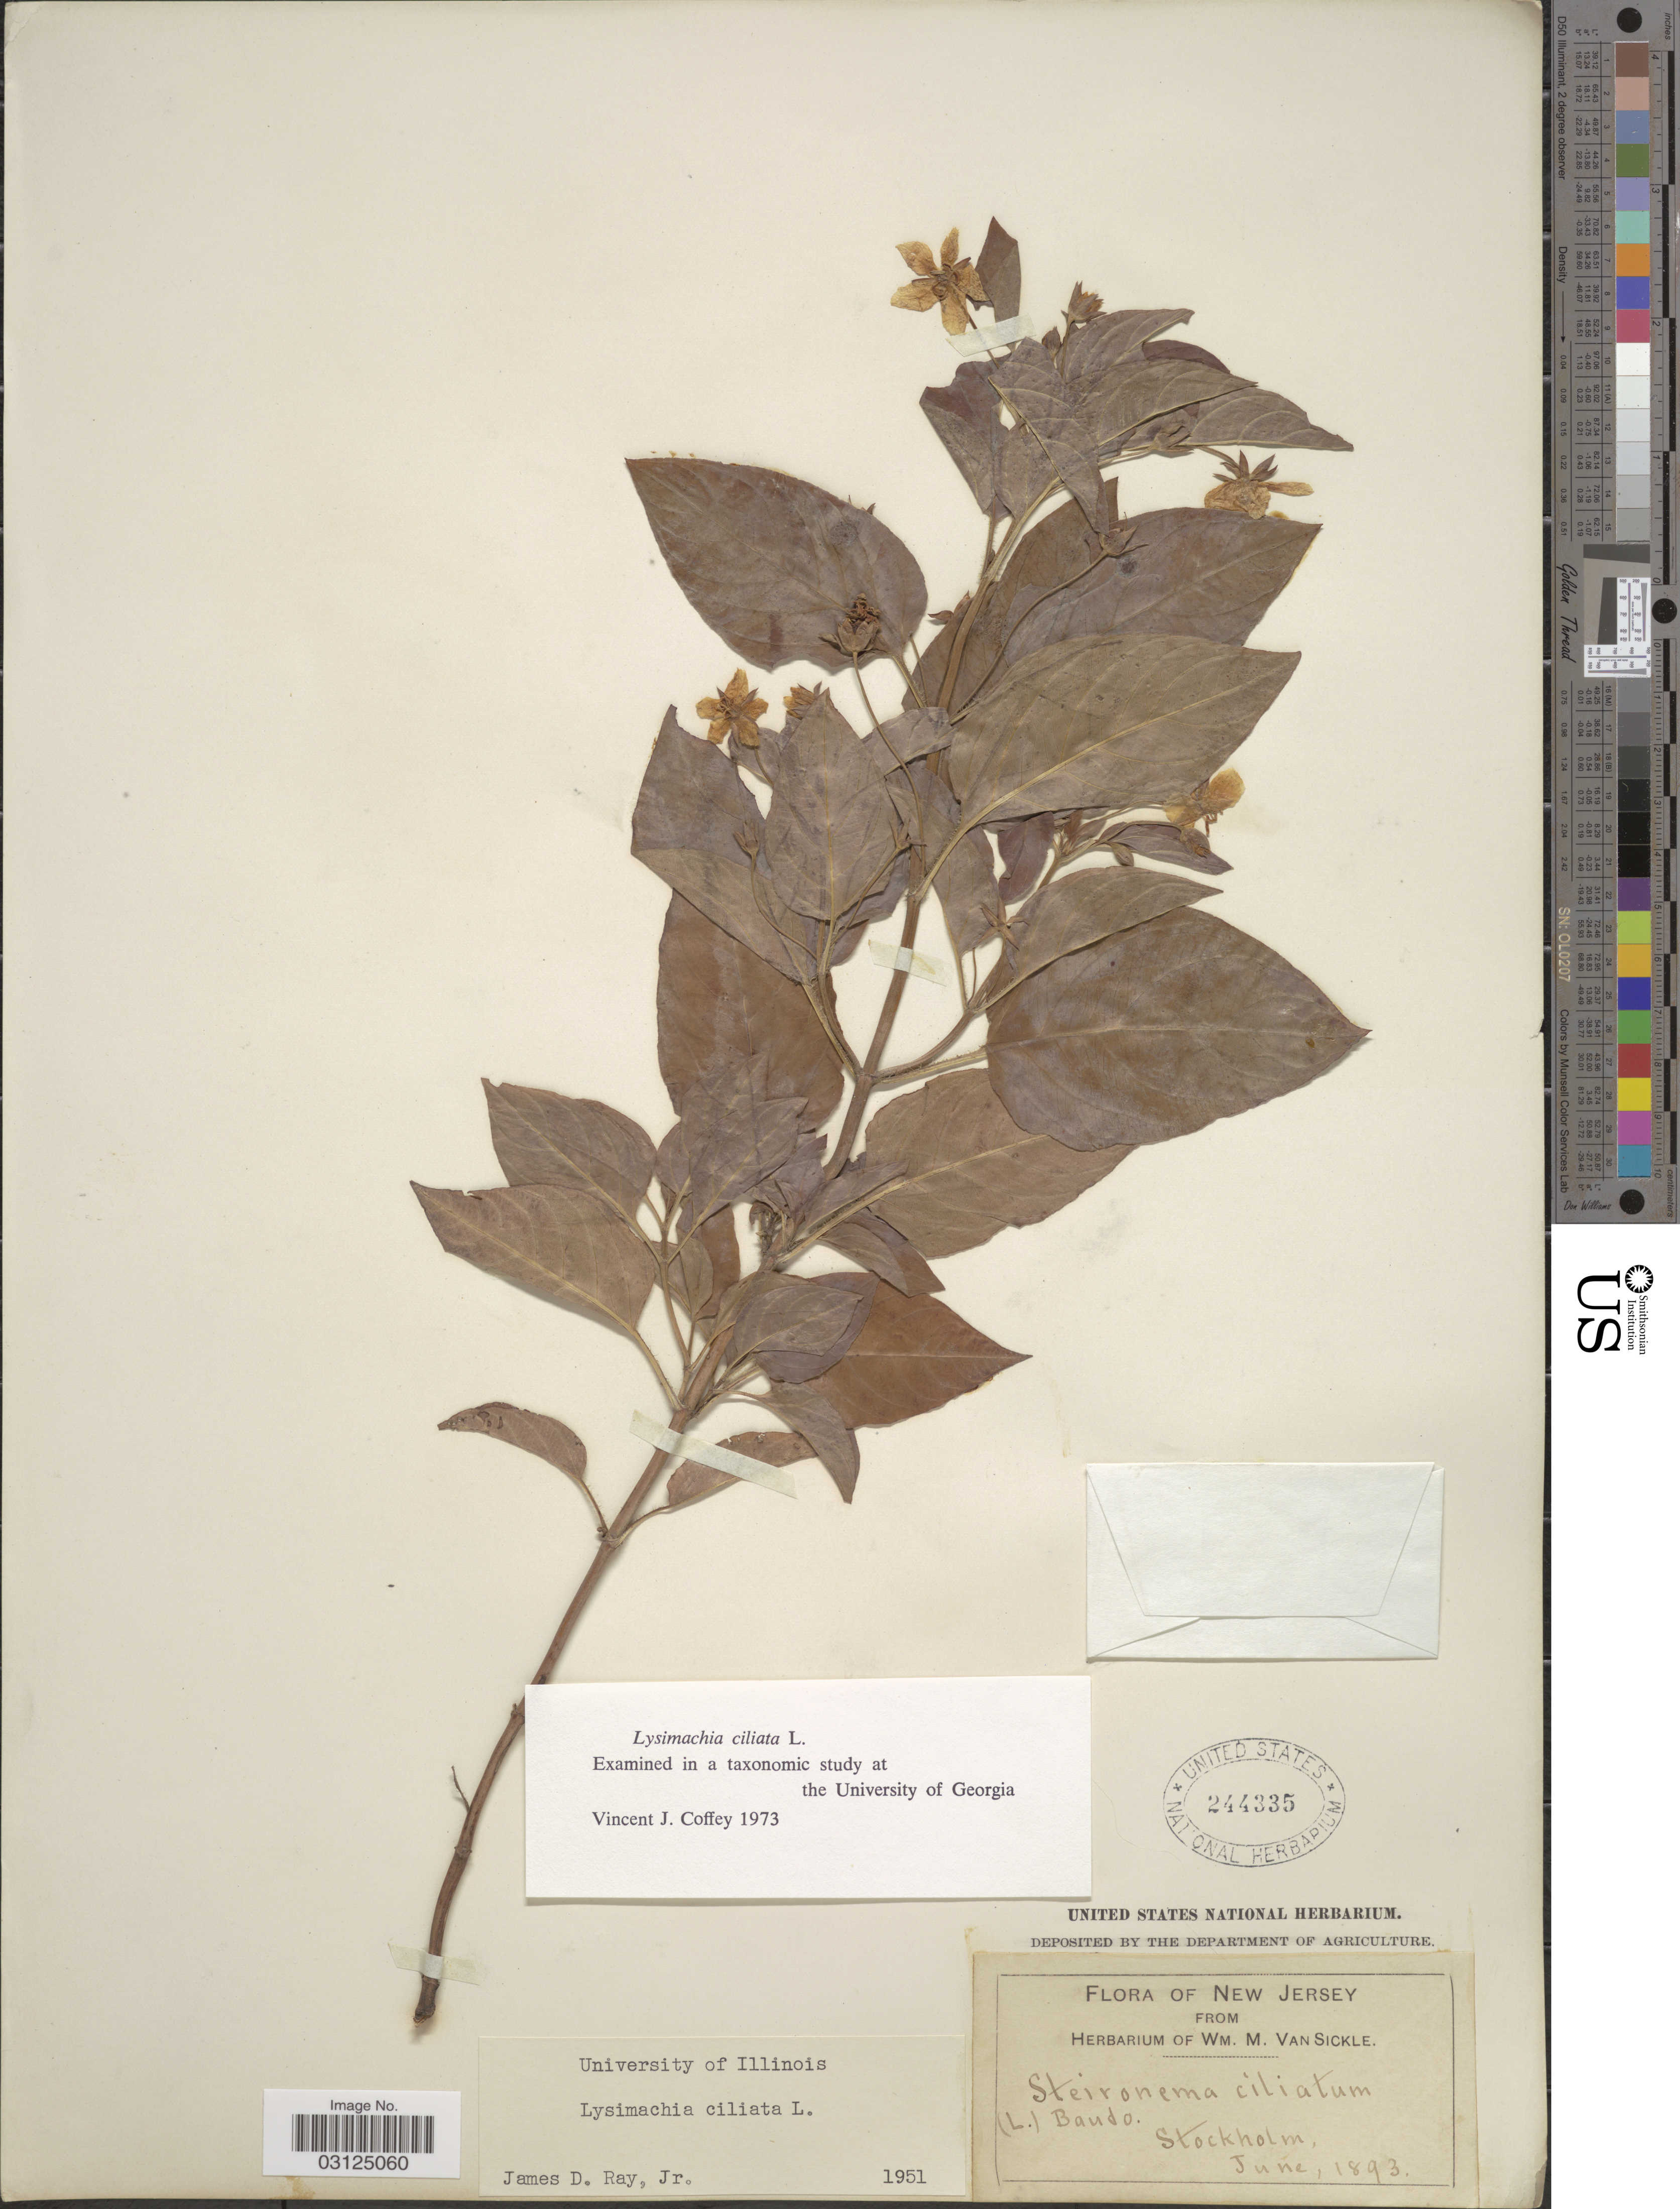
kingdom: Plantae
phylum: Tracheophyta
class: Magnoliopsida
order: Ericales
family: Primulaceae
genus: Lysimachia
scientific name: Lysimachia ciliata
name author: L.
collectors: ex herb. Wm. M. Van Sickle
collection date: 1893-06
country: United States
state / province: New Jersey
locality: Stockholm.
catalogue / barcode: US 244335